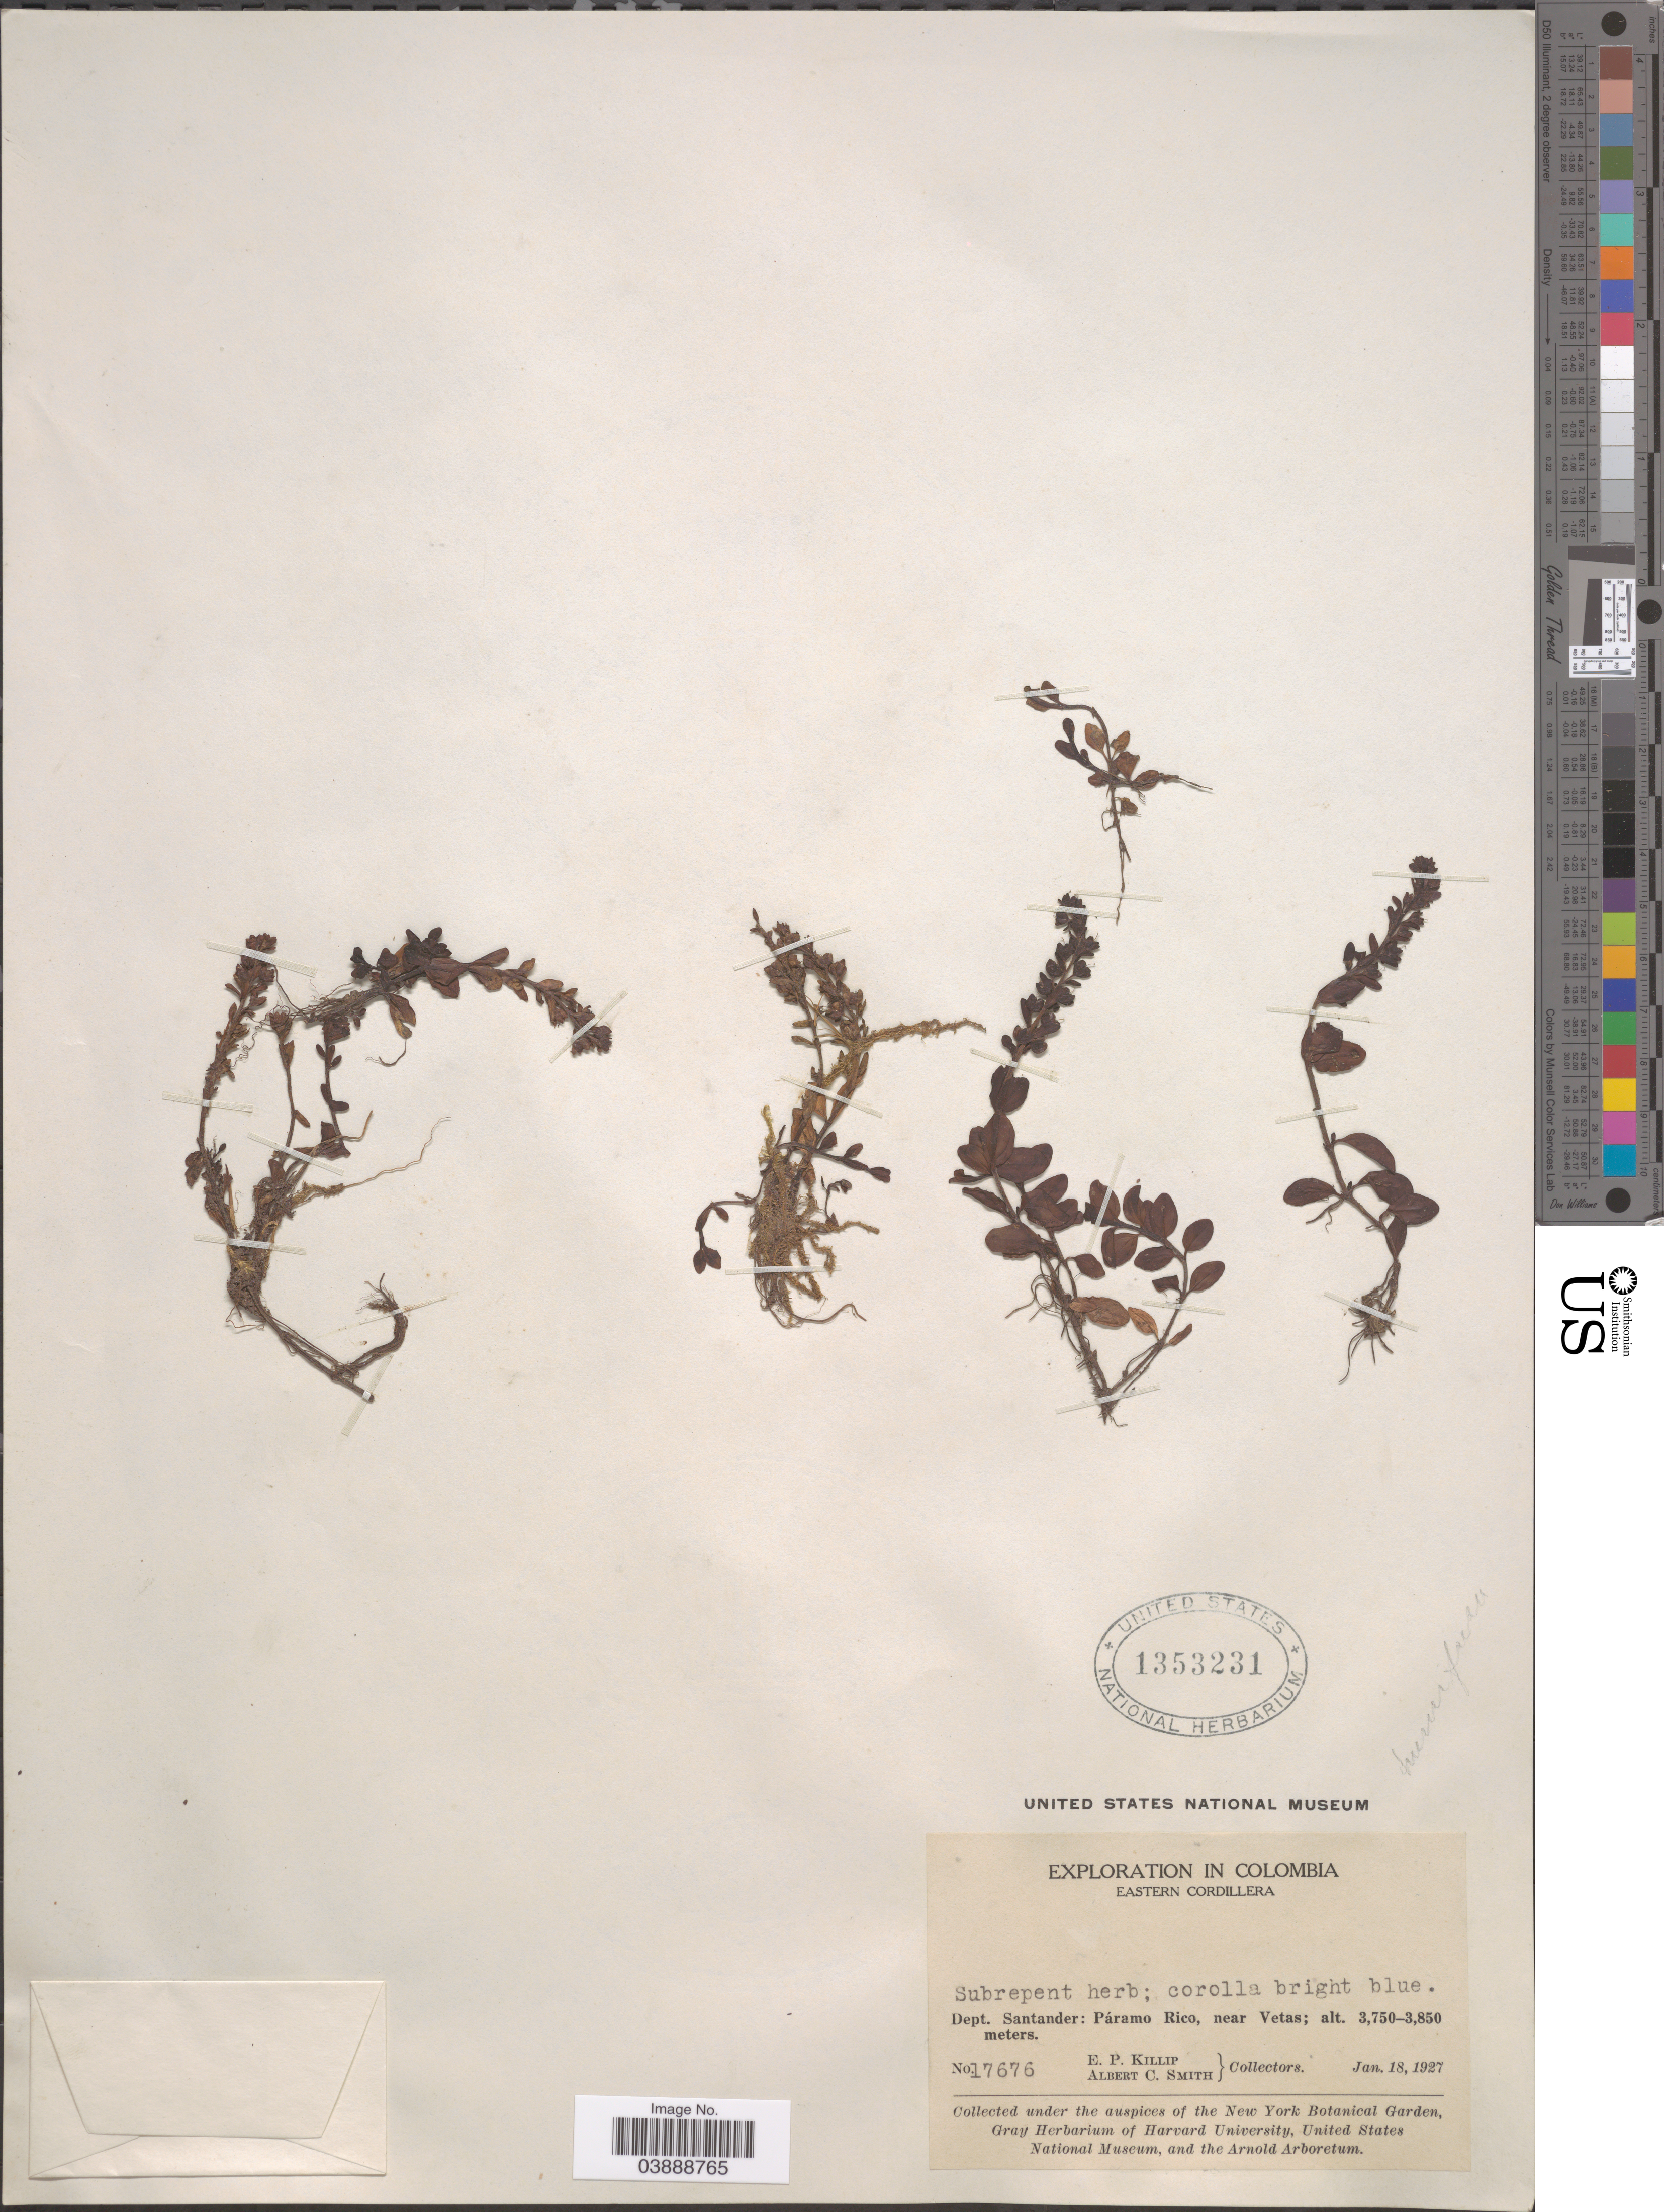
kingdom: Plantae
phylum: Tracheophyta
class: Magnoliopsida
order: Lamiales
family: Plantaginaceae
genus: Veronica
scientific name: Veronica serpyllifolia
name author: L.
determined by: Albach, Dirk C.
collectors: E. P. Killip & A. C. Smith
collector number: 17676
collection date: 1927-01-18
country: Colombia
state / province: Santander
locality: Eastern Cordillera. Dept. Santander: Páramo Rico, near Vetas.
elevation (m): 3750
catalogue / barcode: US 1353231